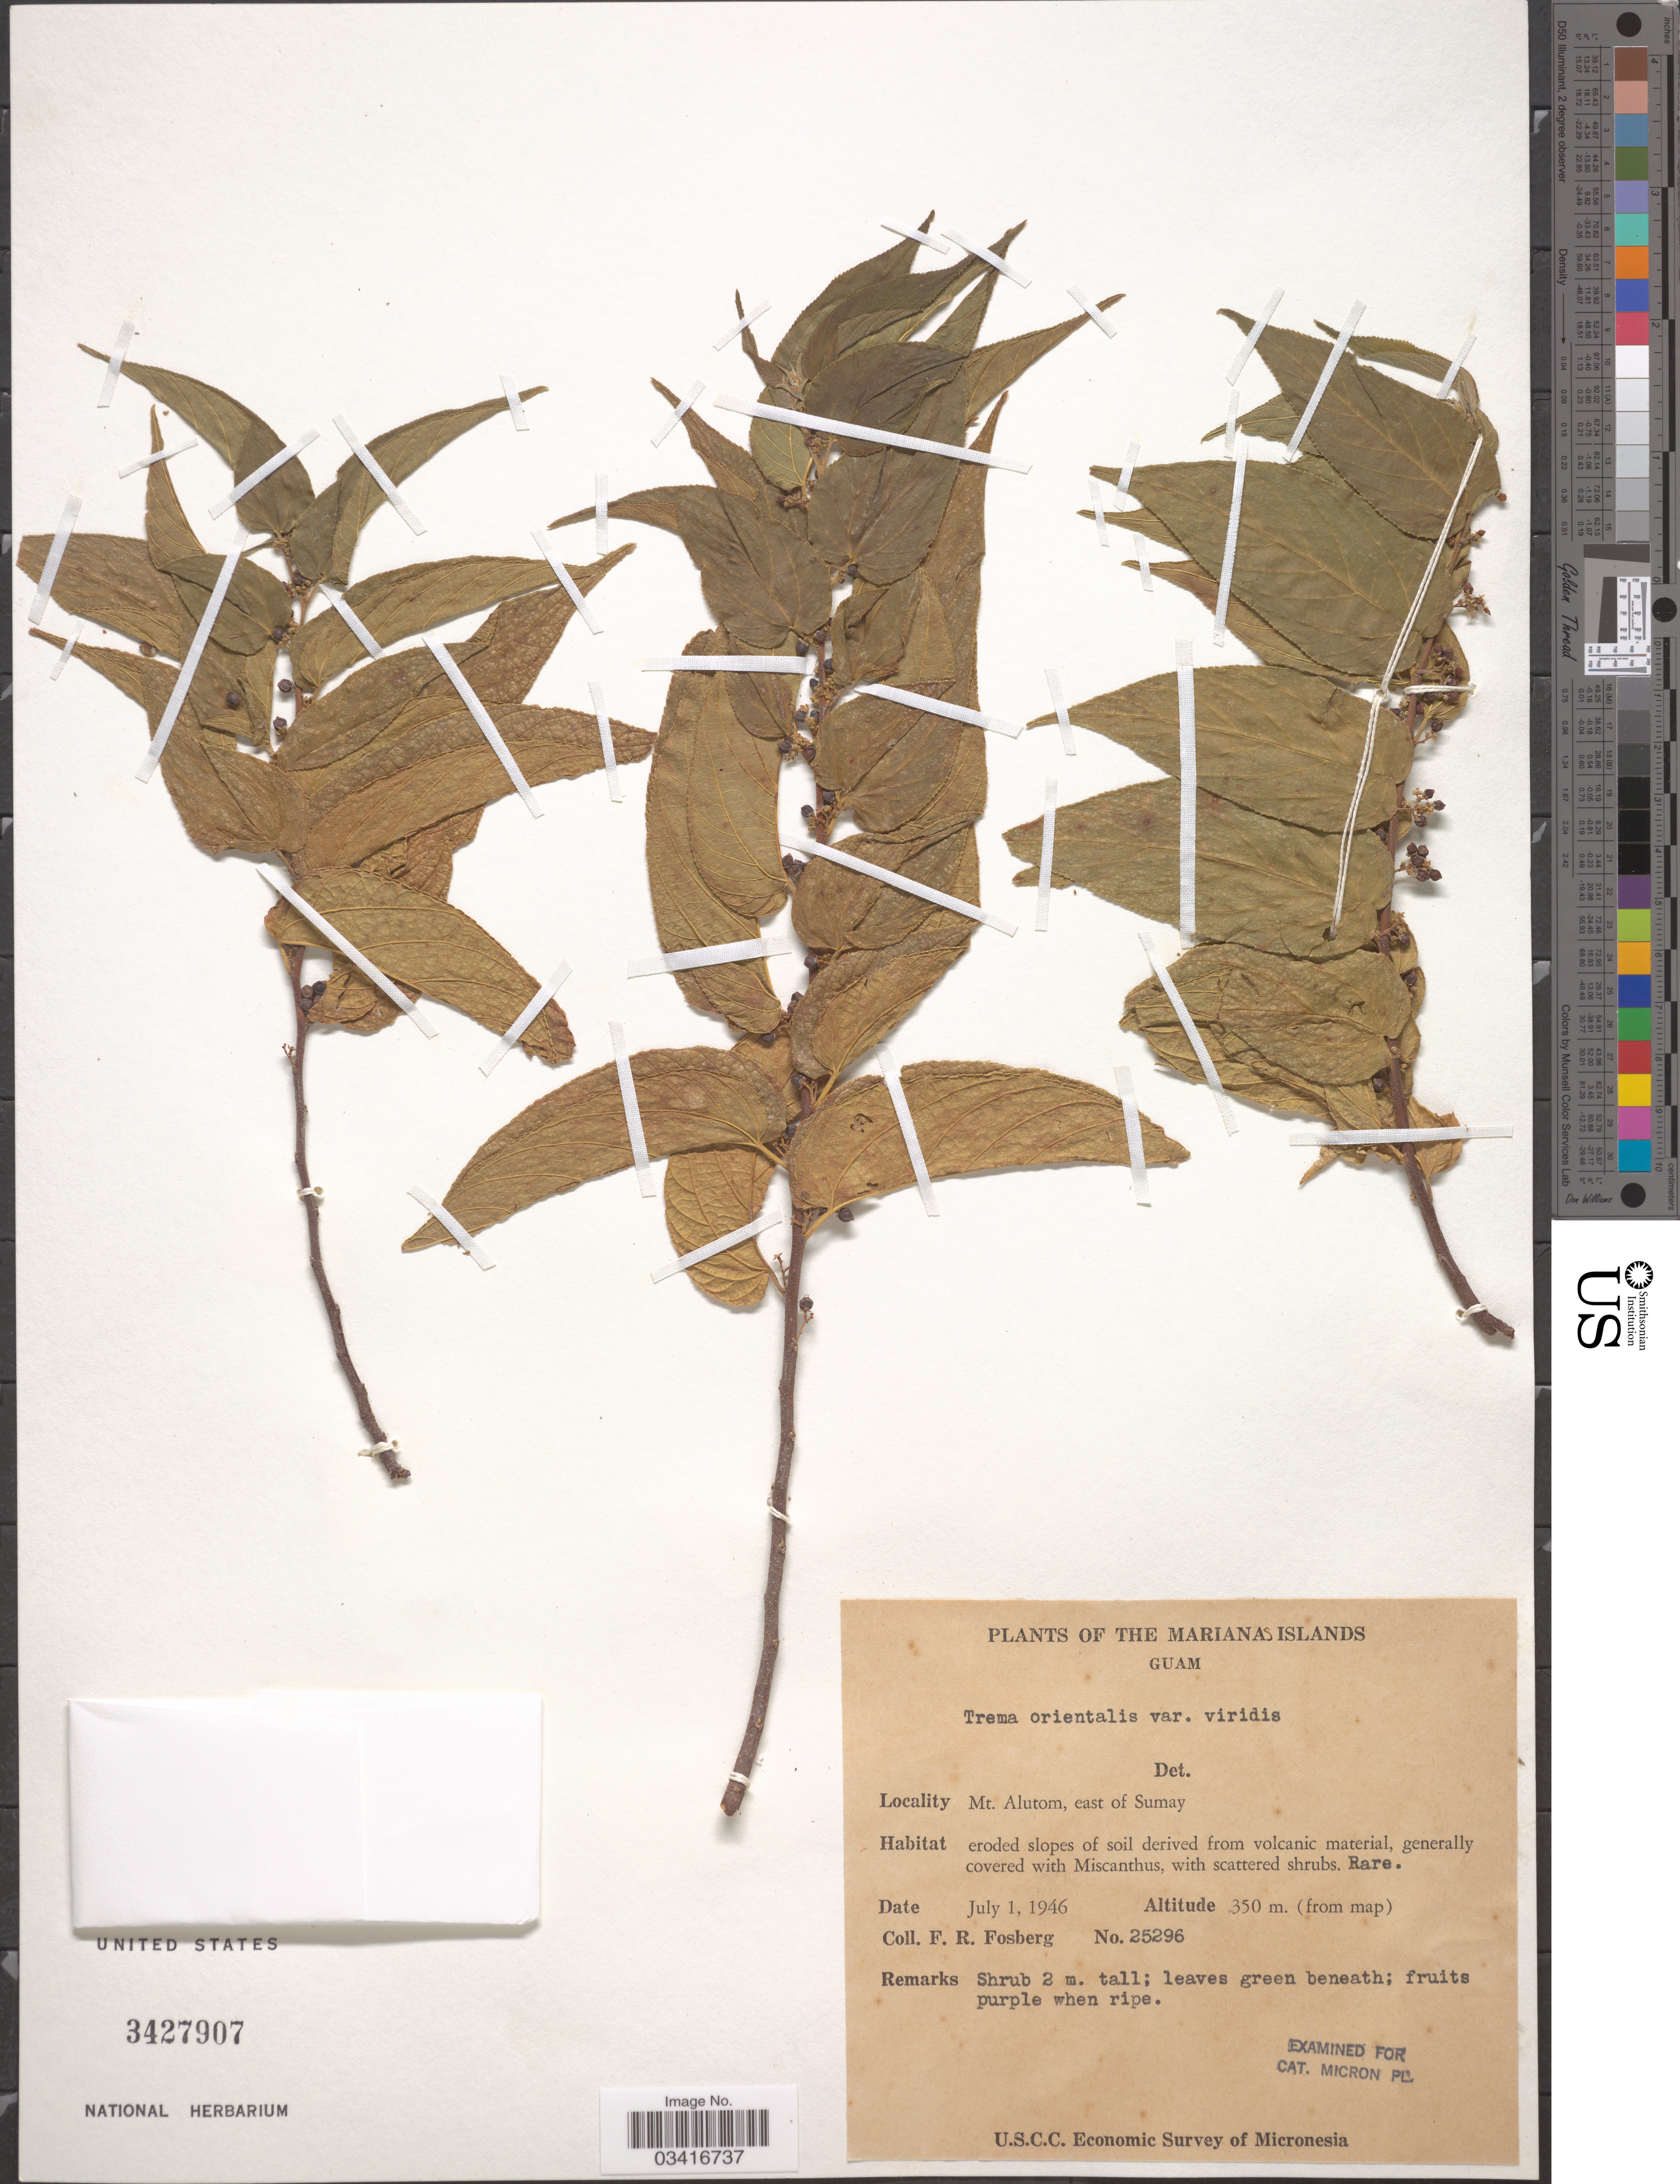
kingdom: Plantae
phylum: Tracheophyta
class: Magnoliopsida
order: Rosales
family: Cannabaceae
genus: Trema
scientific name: Trema orientale var. viridis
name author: (L.) Blume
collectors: F. R. Fosberg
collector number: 25296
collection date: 1946-07-01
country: Guam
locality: The Marianas Islands. Mt. Alutom, east of Sumay.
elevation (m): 350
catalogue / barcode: US 2427907